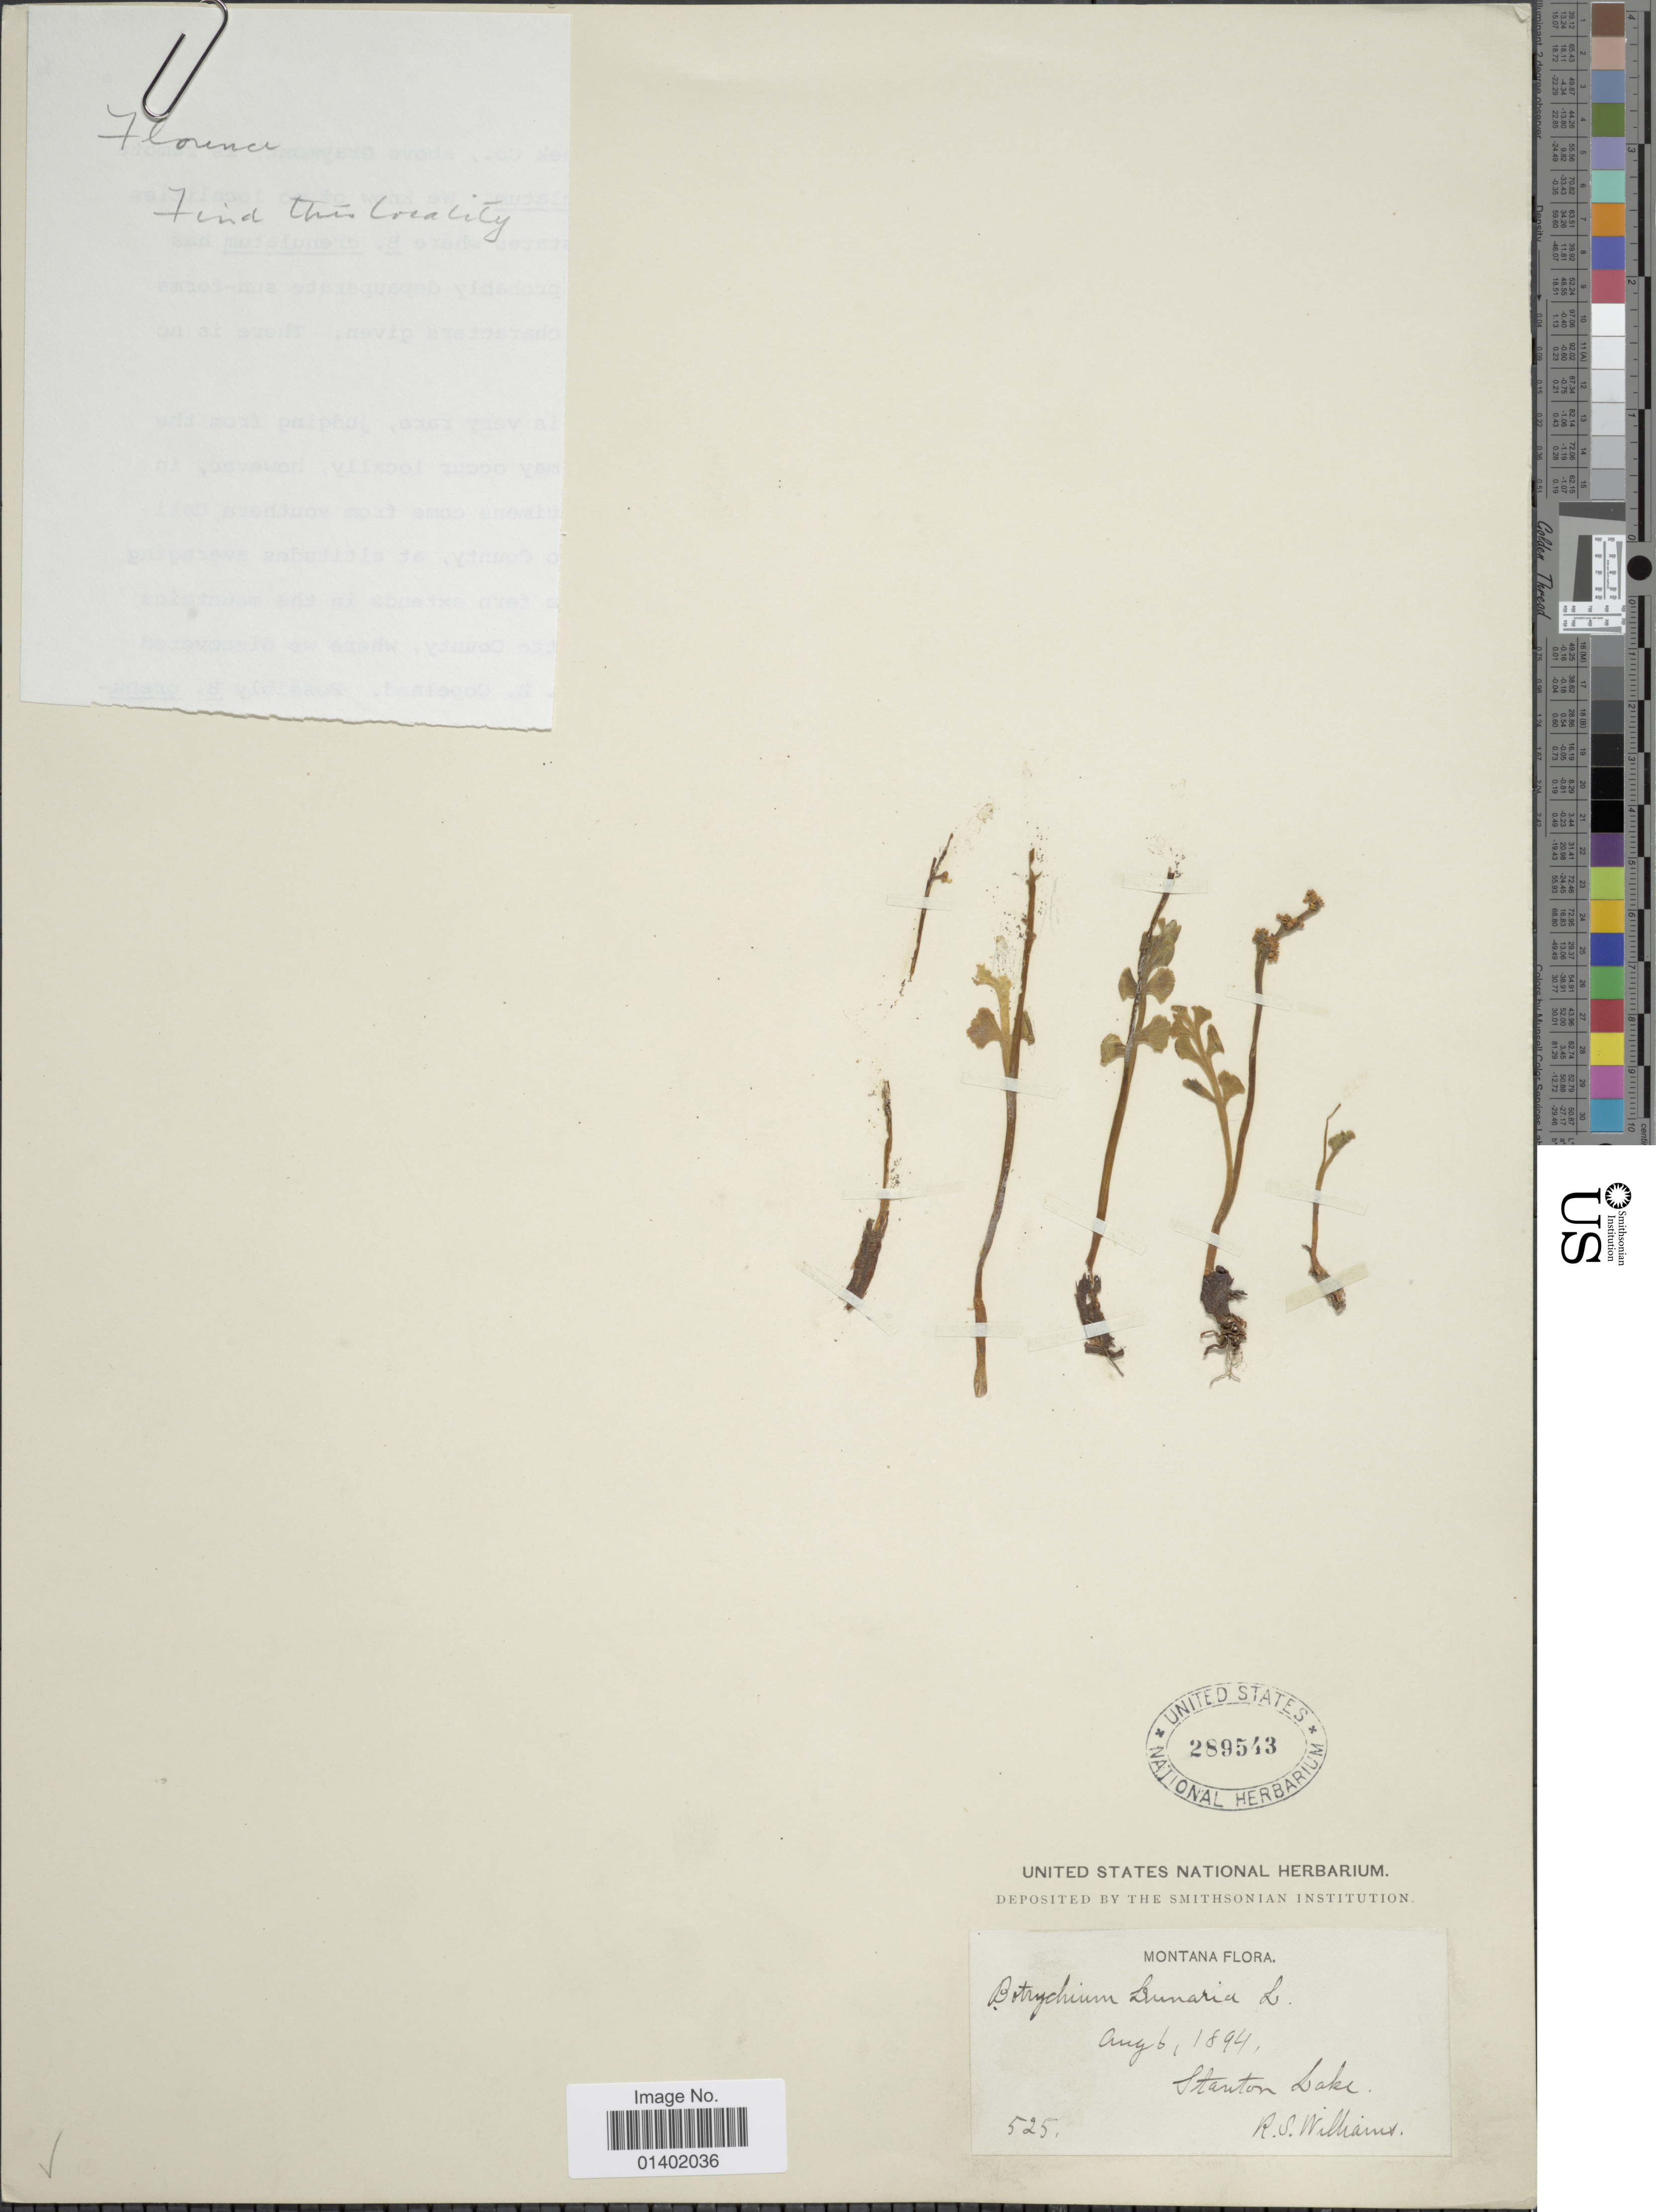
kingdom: Plantae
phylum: Tracheophyta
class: Polypodiopsida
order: Ophioglossales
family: Ophioglossaceae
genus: Botrychium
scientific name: Botrychium lunaria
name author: (L.) Sw.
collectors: R. William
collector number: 525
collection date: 1894-08-06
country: United States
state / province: Montana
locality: Stanton Lake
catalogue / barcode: US 289543